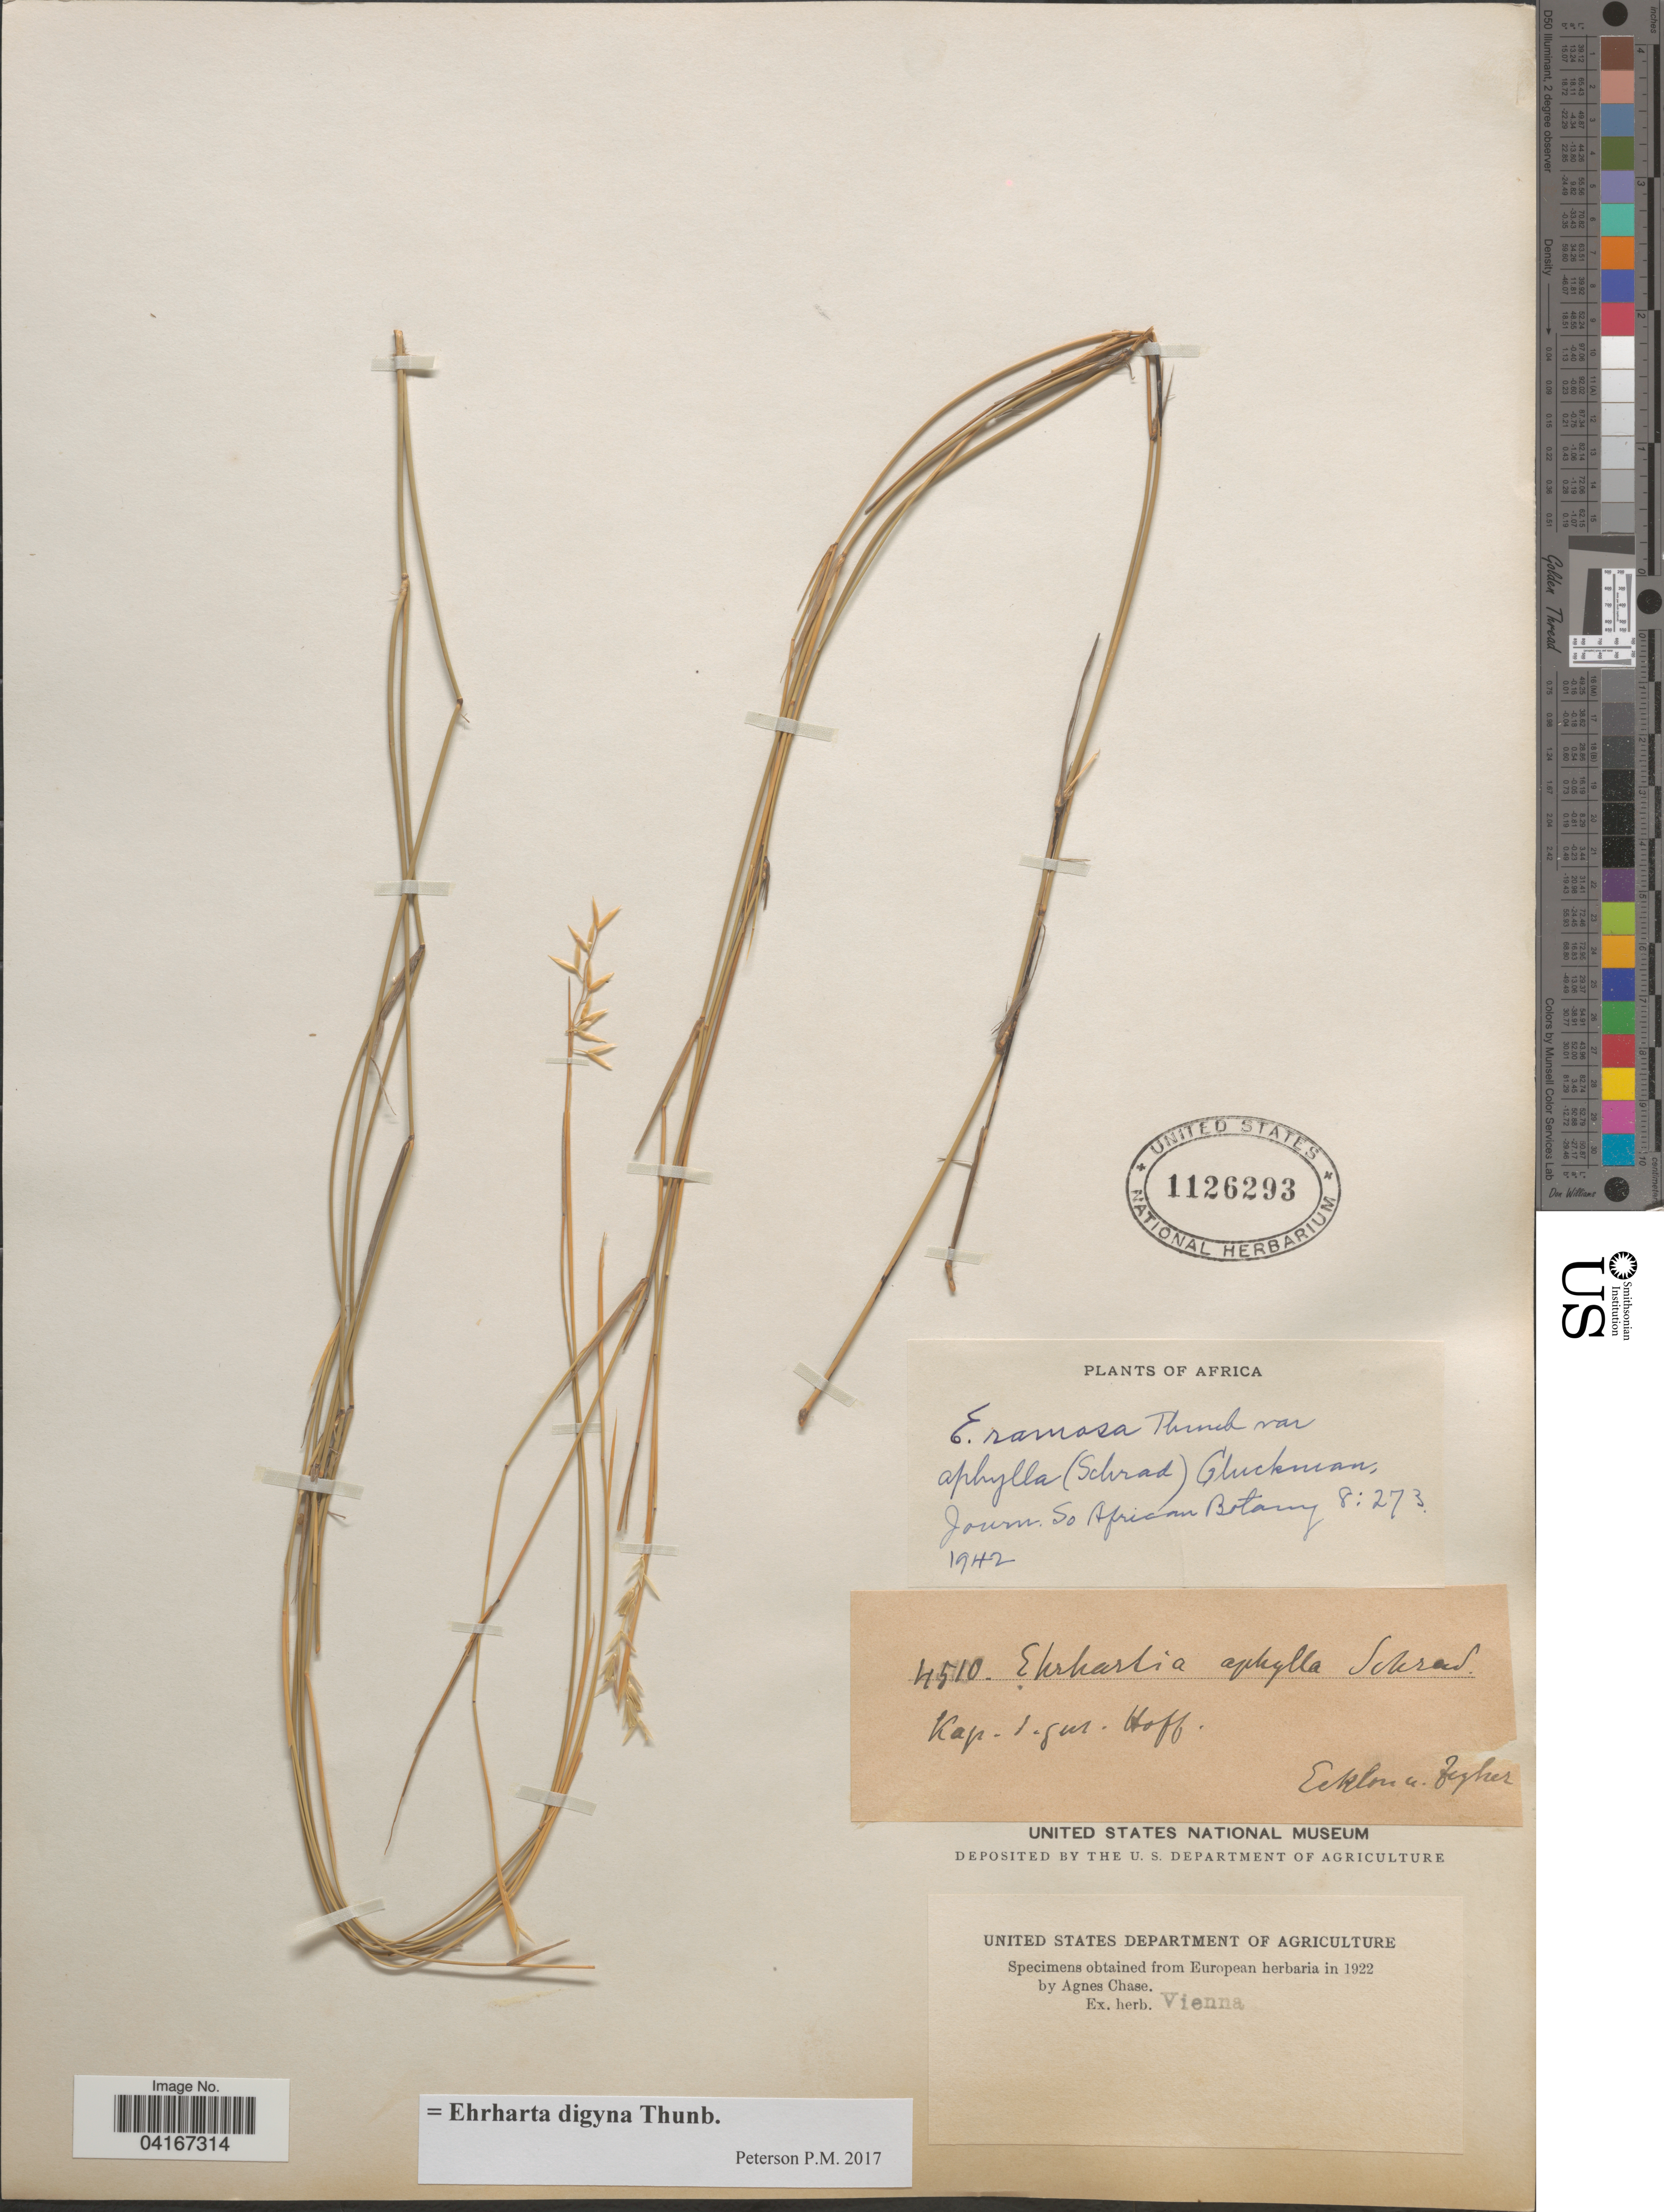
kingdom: Plantae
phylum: Tracheophyta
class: Liliopsida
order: Poales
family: Poaceae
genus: Ehrharta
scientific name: Ehrharta digyna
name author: Thunb.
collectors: -. Ecklon & -. Zeyher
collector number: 4510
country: South Africa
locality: Kap. 1. Sur. Hoff.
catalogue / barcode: US 1126293